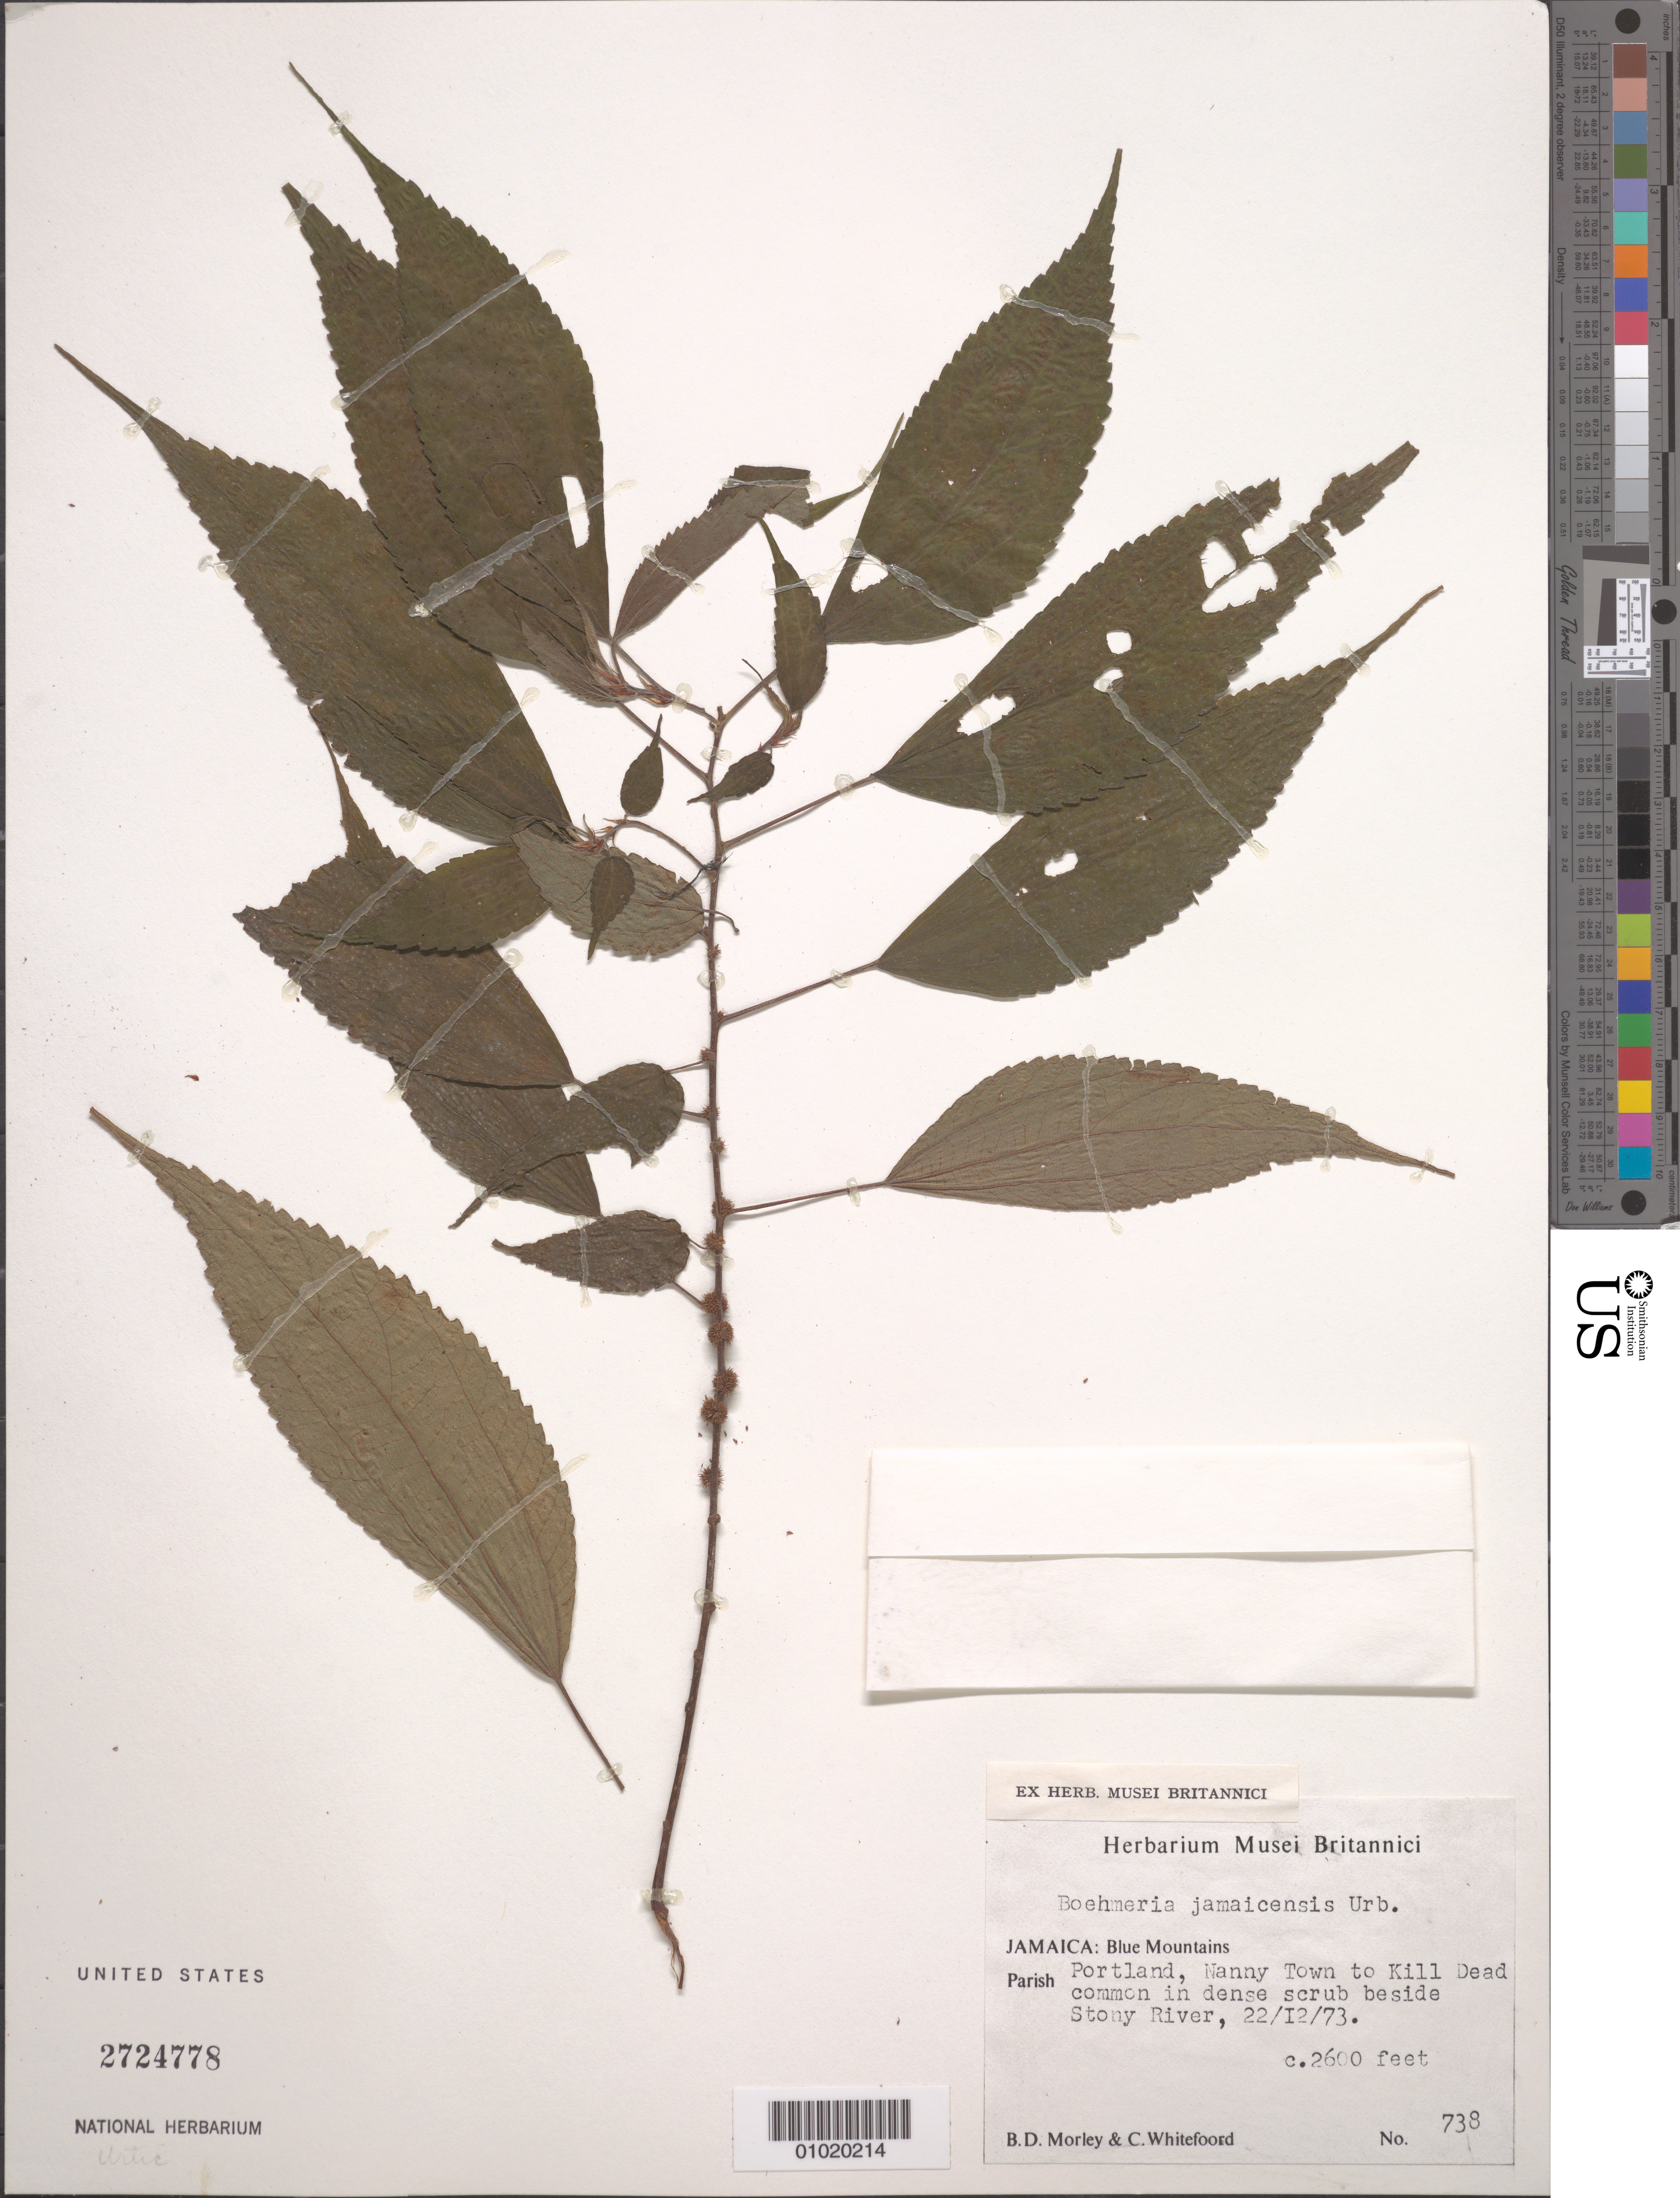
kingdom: Plantae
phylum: Tracheophyta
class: Magnoliopsida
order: Rosales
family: Urticaceae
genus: Boehmeria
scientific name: Boehmeria jamaicensis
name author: Urb.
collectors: B. D. Morley & C. Whitefoord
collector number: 738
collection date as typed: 22 Nov 1973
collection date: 1973-11-22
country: Jamaica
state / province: Portland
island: Jamaica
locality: Nanny Town to Kill Dead. Common in dense scrub beside Stony River.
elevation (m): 792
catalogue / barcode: US 2724778